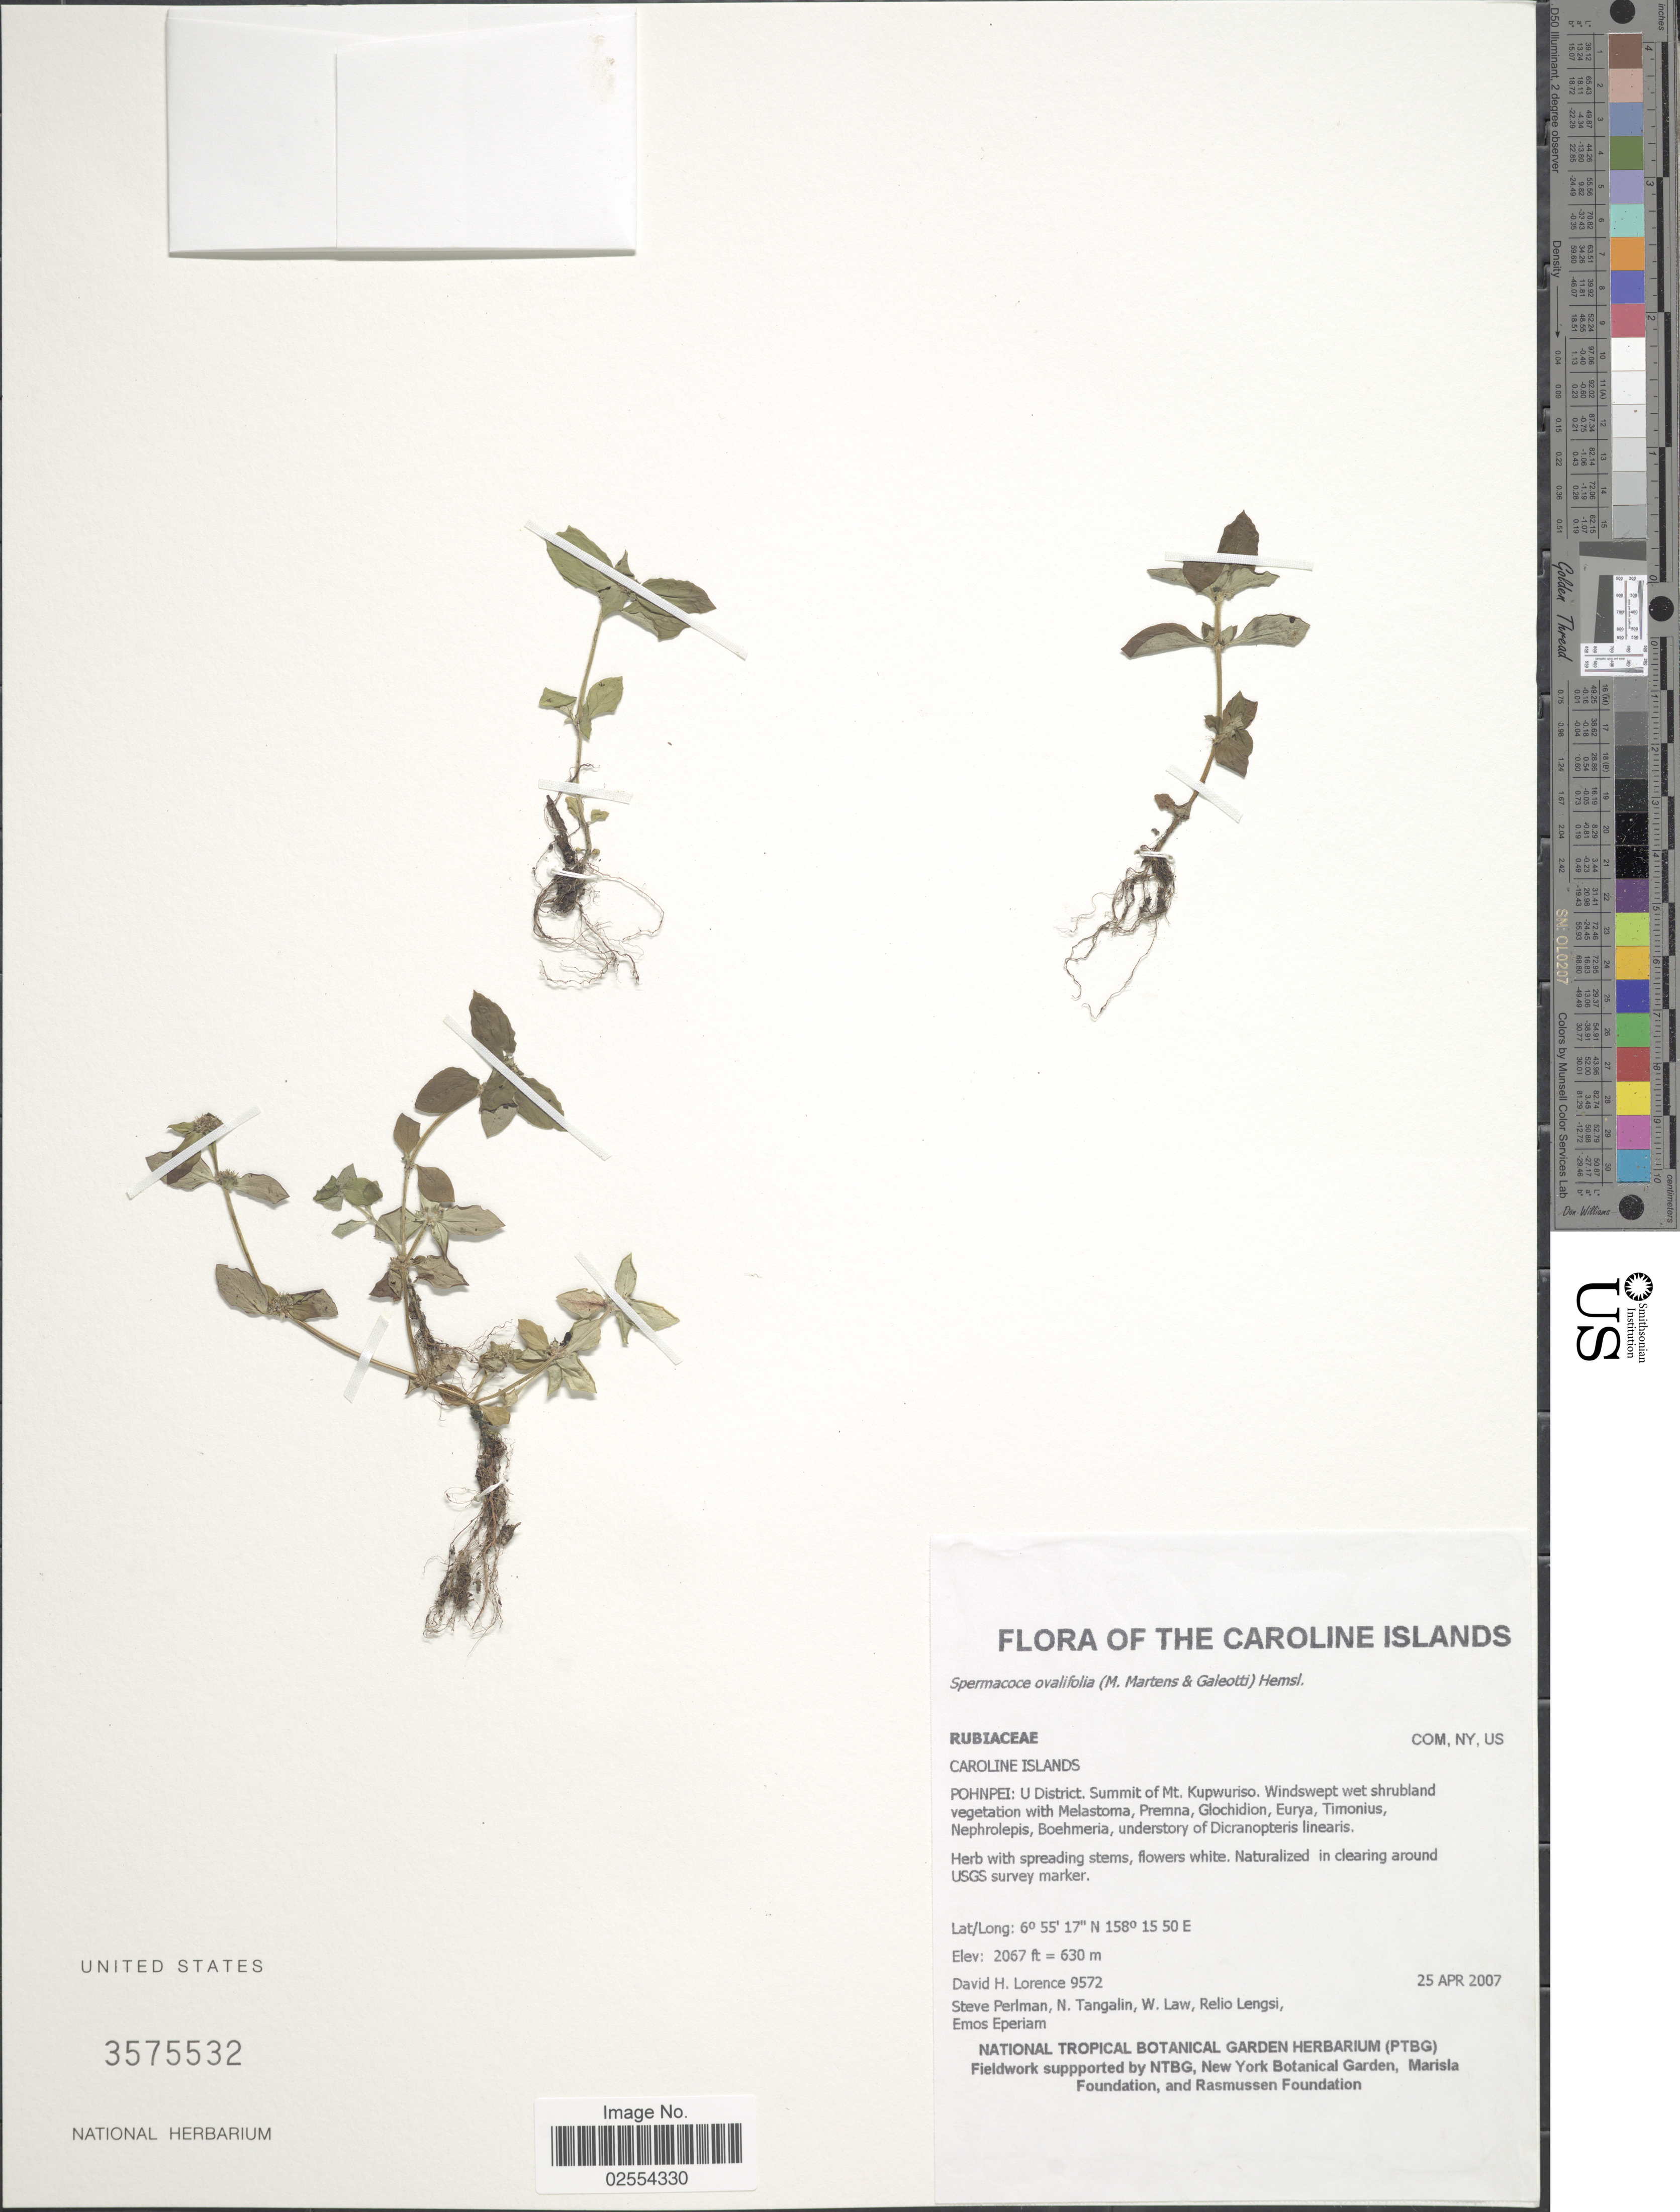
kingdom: Plantae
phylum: Tracheophyta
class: Magnoliopsida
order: Gentianales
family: Rubiaceae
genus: Spermacoce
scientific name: Spermacoce ovalifolia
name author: (M. Martens & Galeotti) Hemsl.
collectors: D. Lorence, S. Perlman, N. Tangalin, W. Law & et al.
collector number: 9572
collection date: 2007-04-25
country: Micronesia, Federated States of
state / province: Pohnpei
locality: The Caroline Islands, U District, Summit of Mt. Kupwuriso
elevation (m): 630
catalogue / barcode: US 3575532